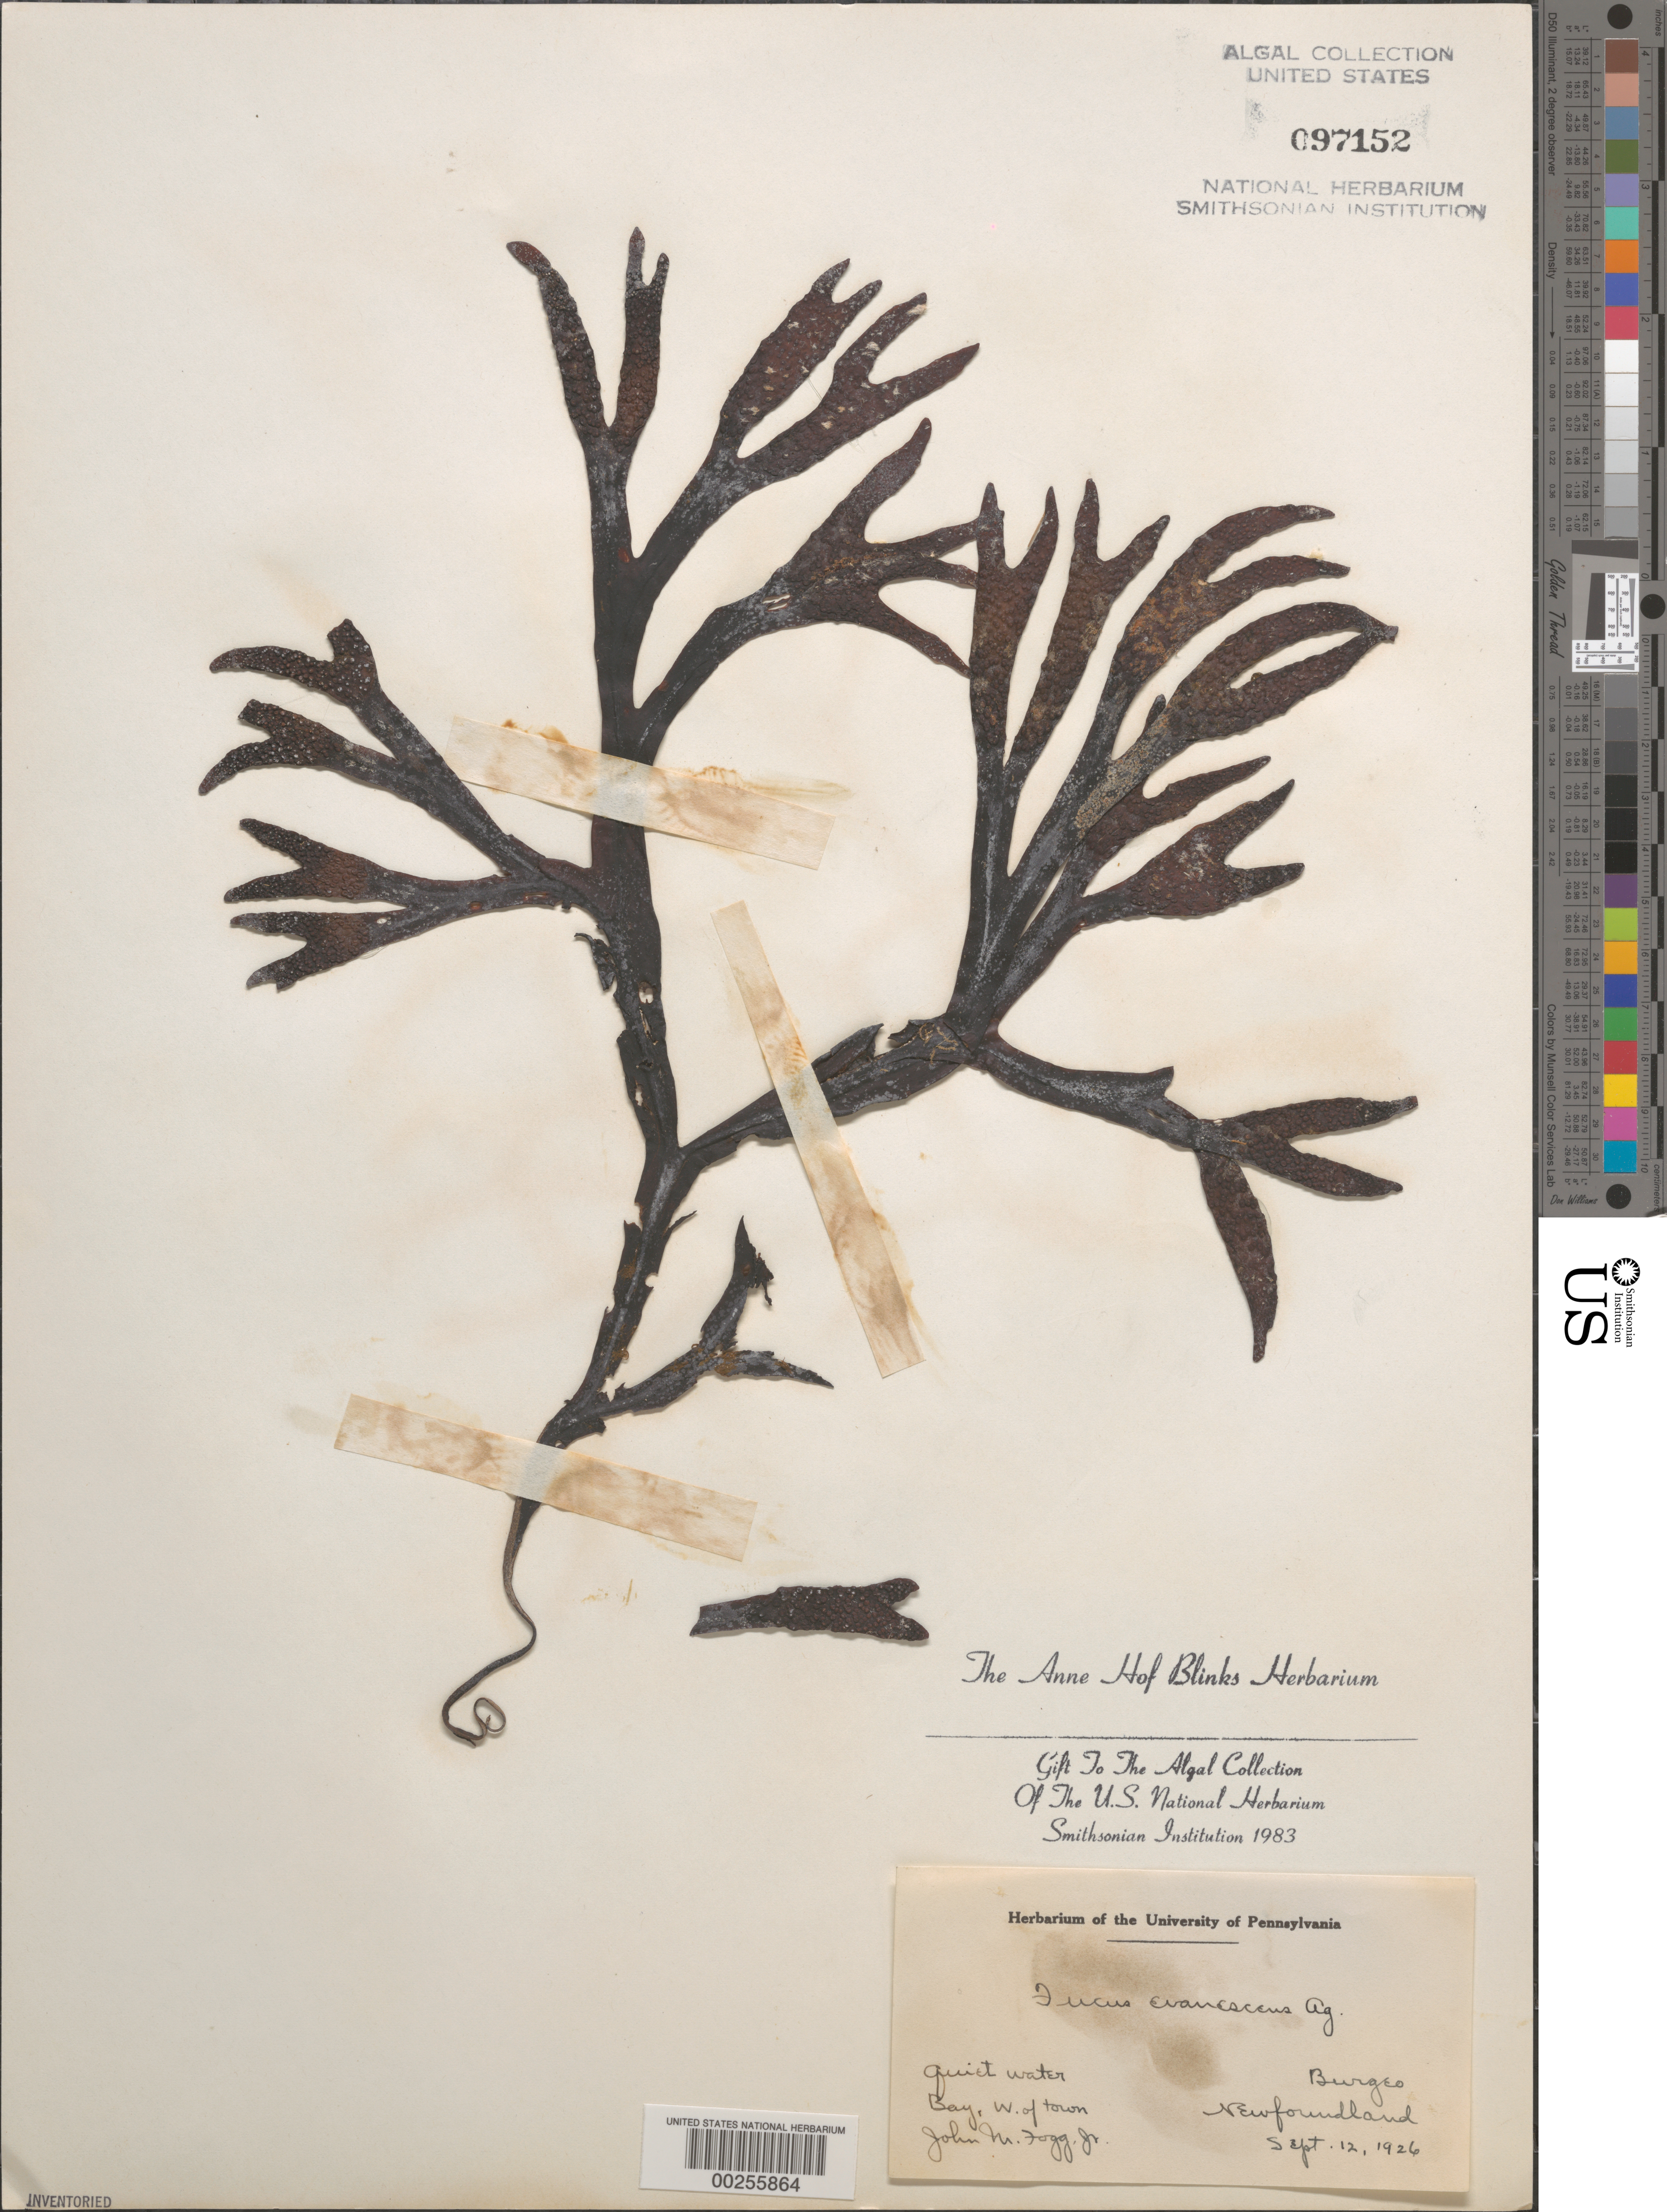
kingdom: Chromista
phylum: Ochrophyta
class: Phaeophyceae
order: Fucales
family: Fucaceae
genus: Fucus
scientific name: Fucus distichus subsp. evanescens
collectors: J. Fogg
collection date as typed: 12 Sep 1926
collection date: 1926-09-12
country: Canada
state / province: Newfoundland and Labrador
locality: Bay west of Burgeo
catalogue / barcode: US 97152